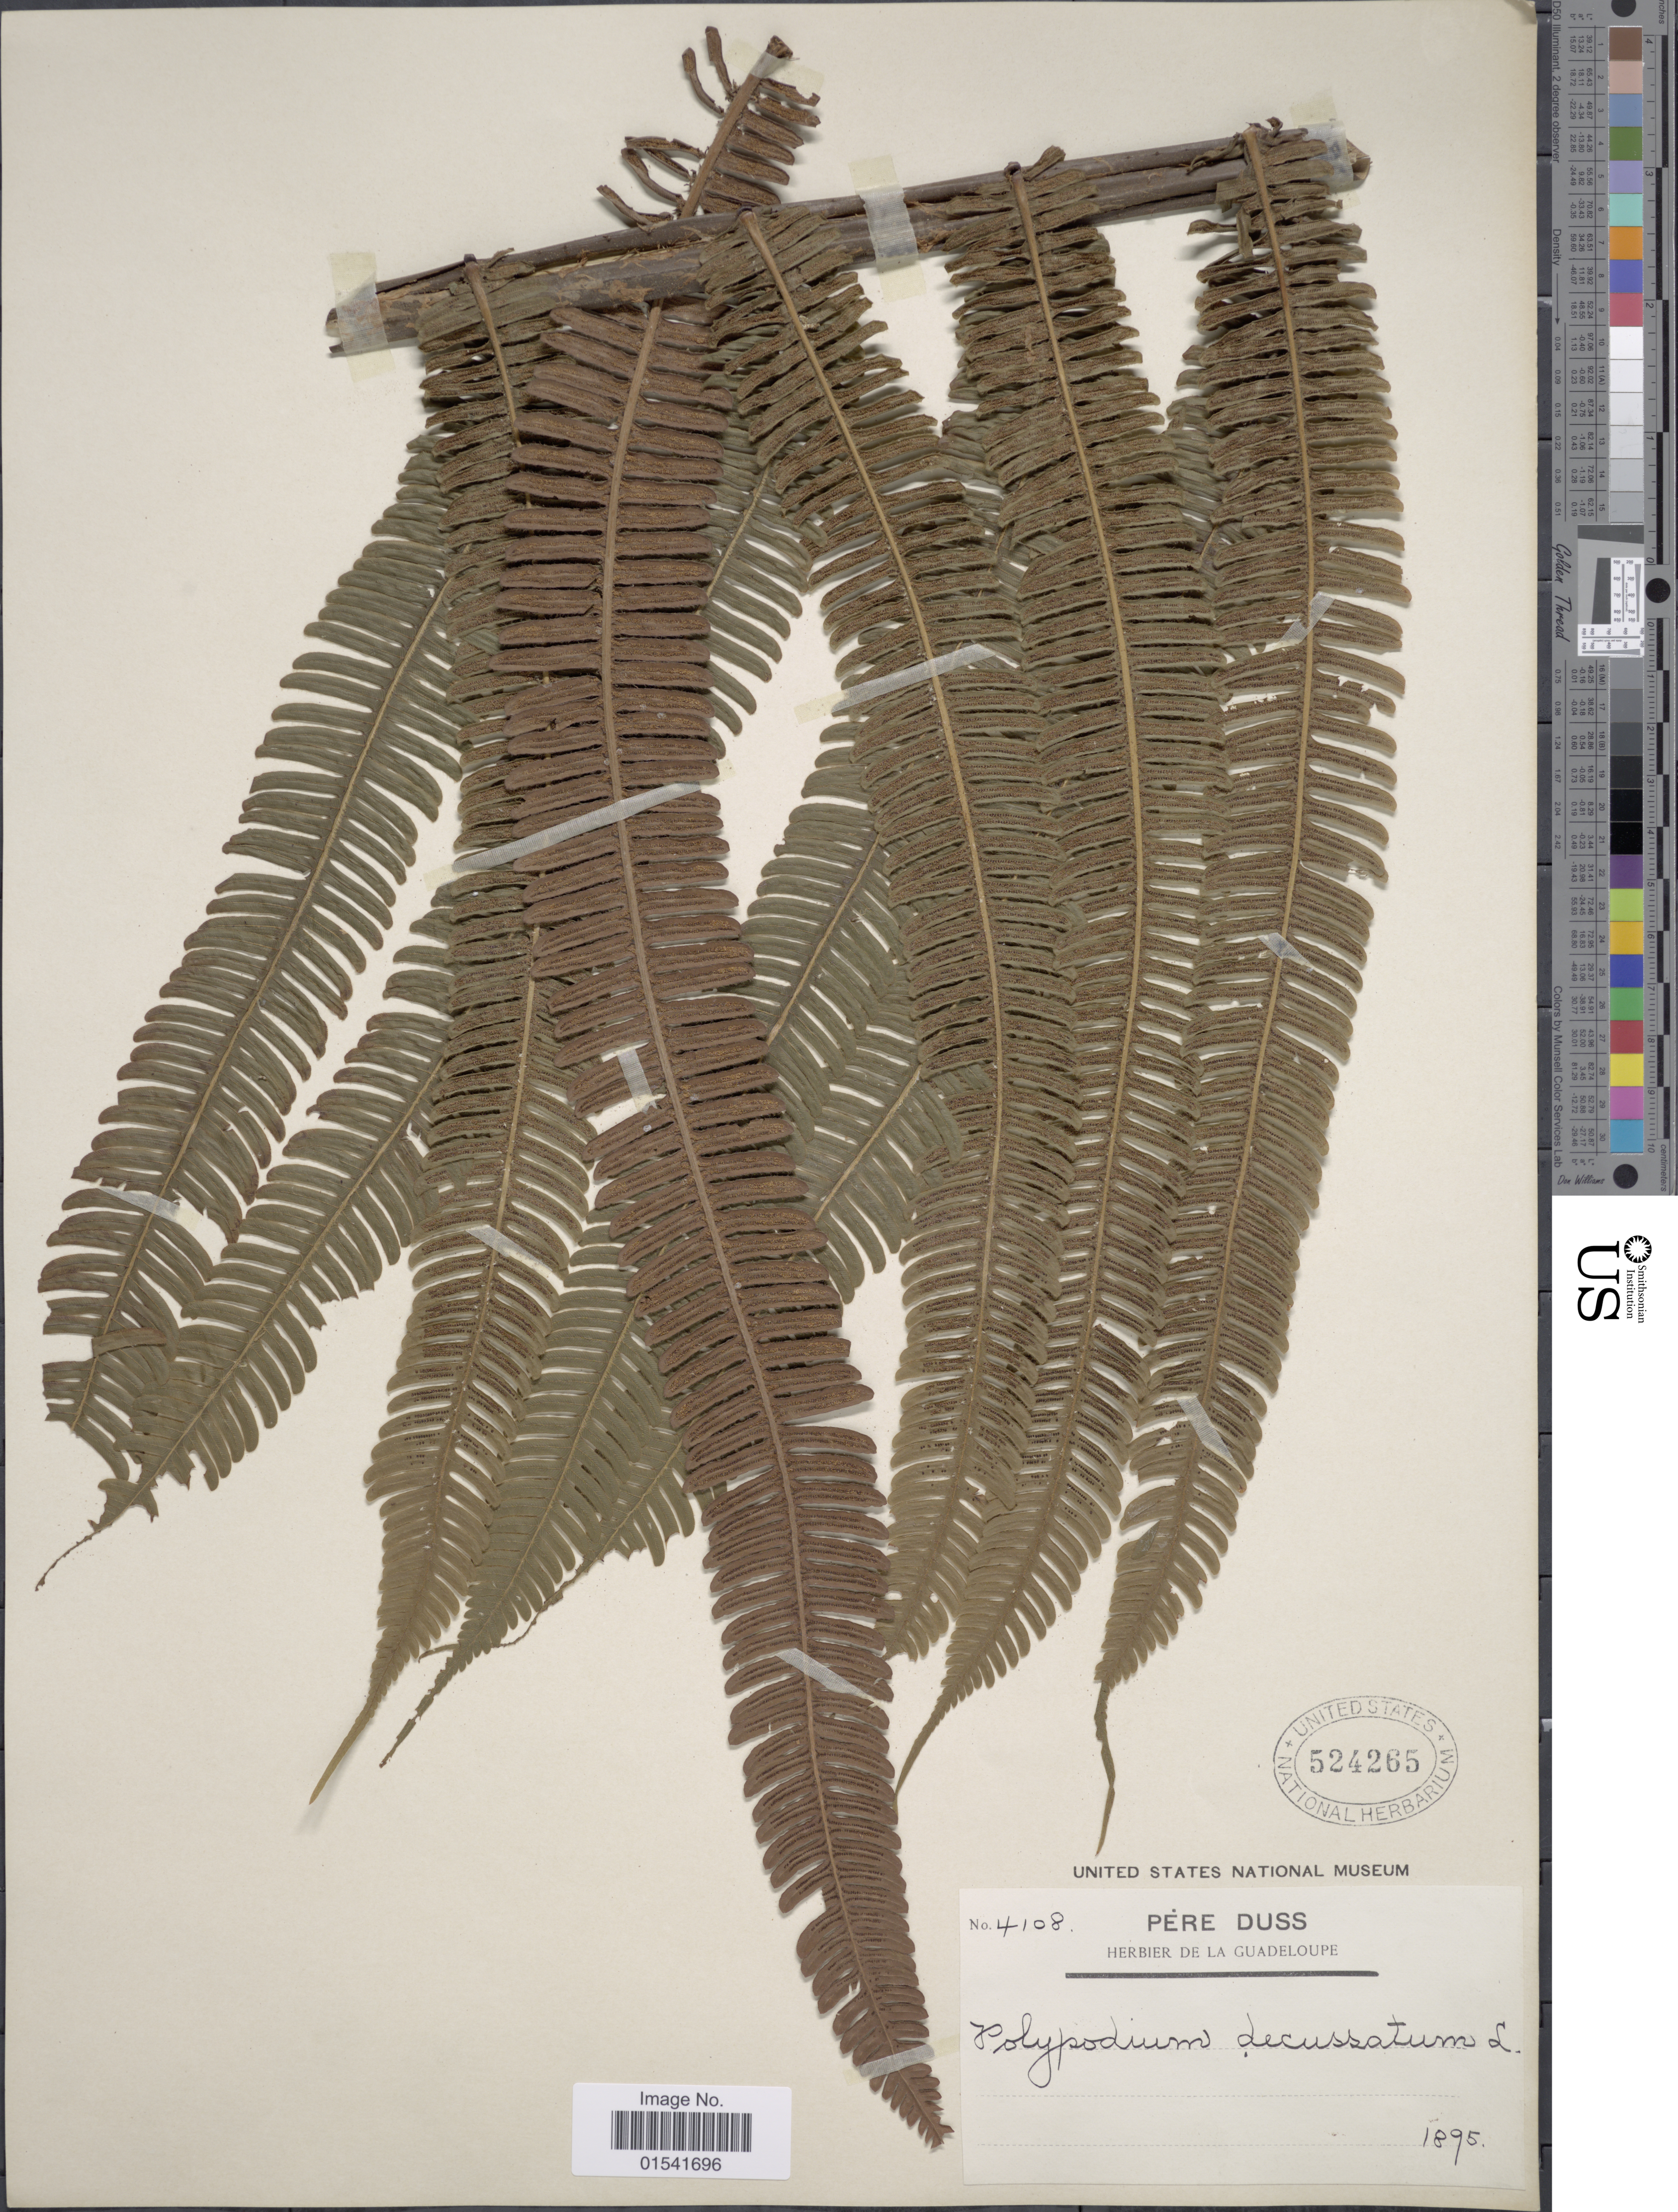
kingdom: Plantae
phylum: Tracheophyta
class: Polypodiopsida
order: Polypodiales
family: Thelypteridaceae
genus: Steiropteris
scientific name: Steiropteris decussata (L.) comb. nov., ined. 2015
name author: (L.)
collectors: Père Duss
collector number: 4108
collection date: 1895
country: Guadeloupe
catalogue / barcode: US 524265